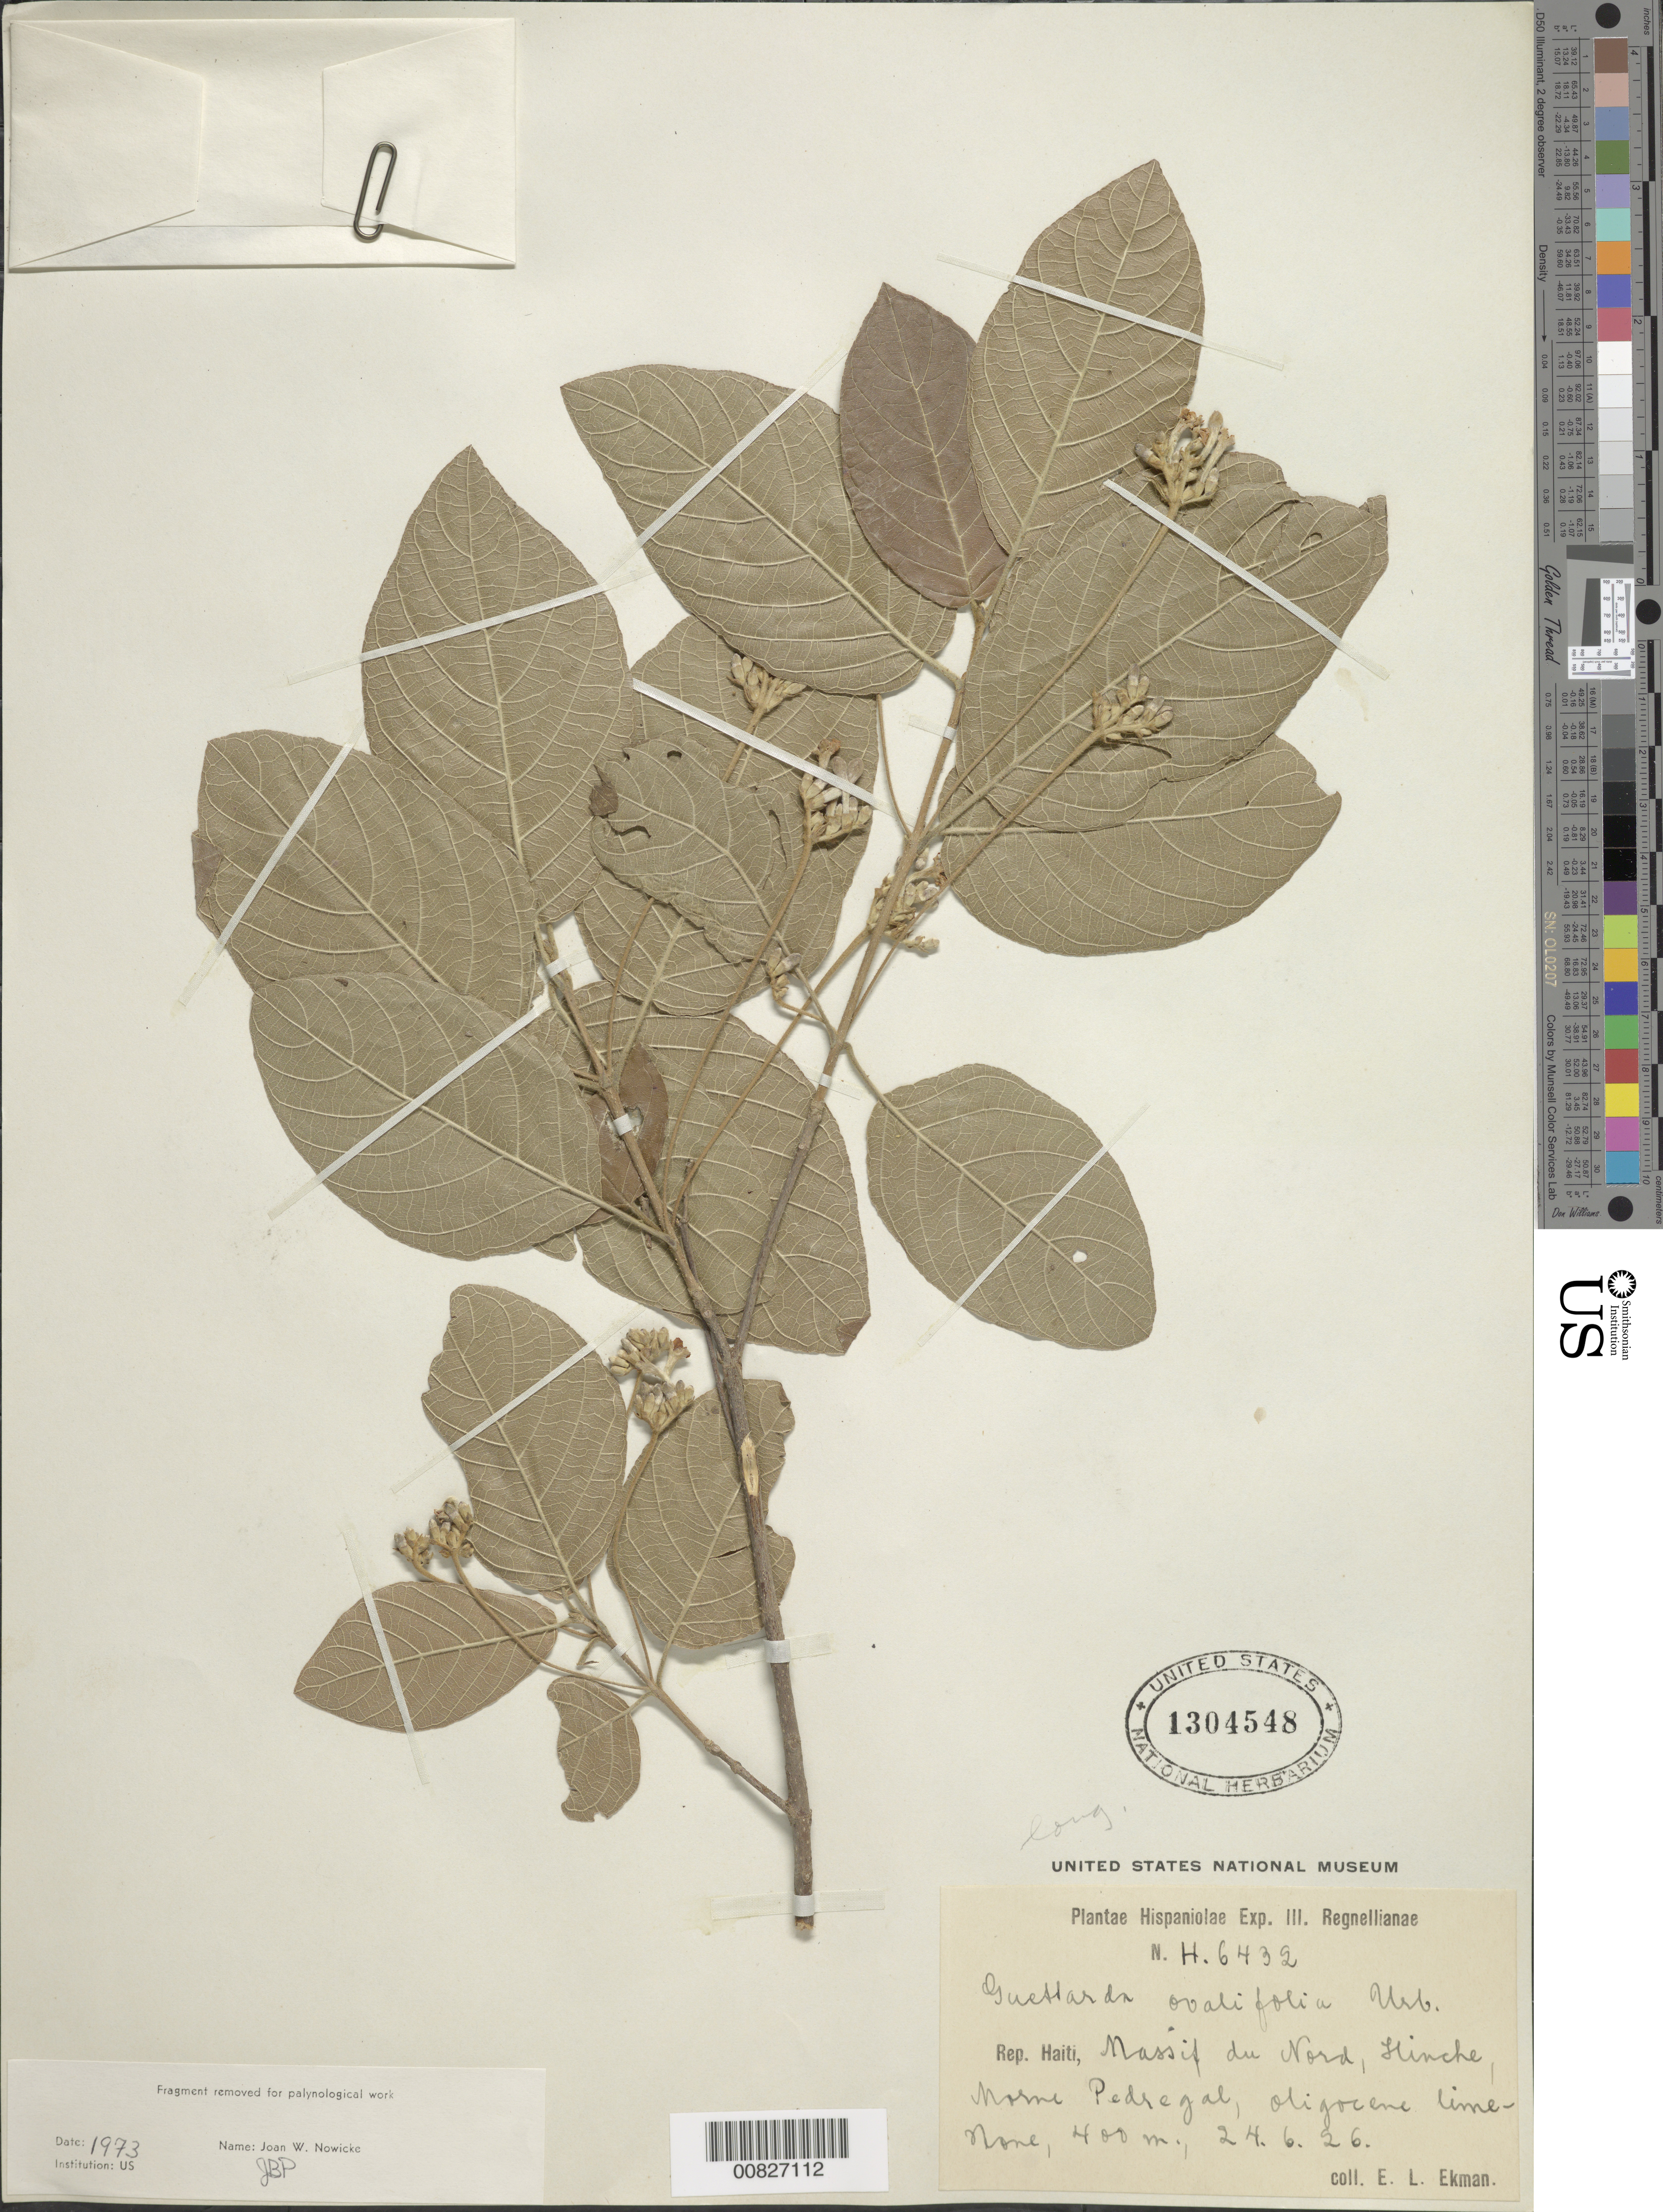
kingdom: Plantae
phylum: Tracheophyta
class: Magnoliopsida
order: Gentianales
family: Rubiaceae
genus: Guettarda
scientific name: Guettarda ovalifolia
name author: Urb.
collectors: E. L. Ekman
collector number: H 6432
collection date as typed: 24 Jun 1926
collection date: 1926-06-24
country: Haiti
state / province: Artibonite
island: Hispaniola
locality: Massif du Nord, Hinche, Morne Pedregal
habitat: Oligocene limestone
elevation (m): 400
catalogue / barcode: US 1304548